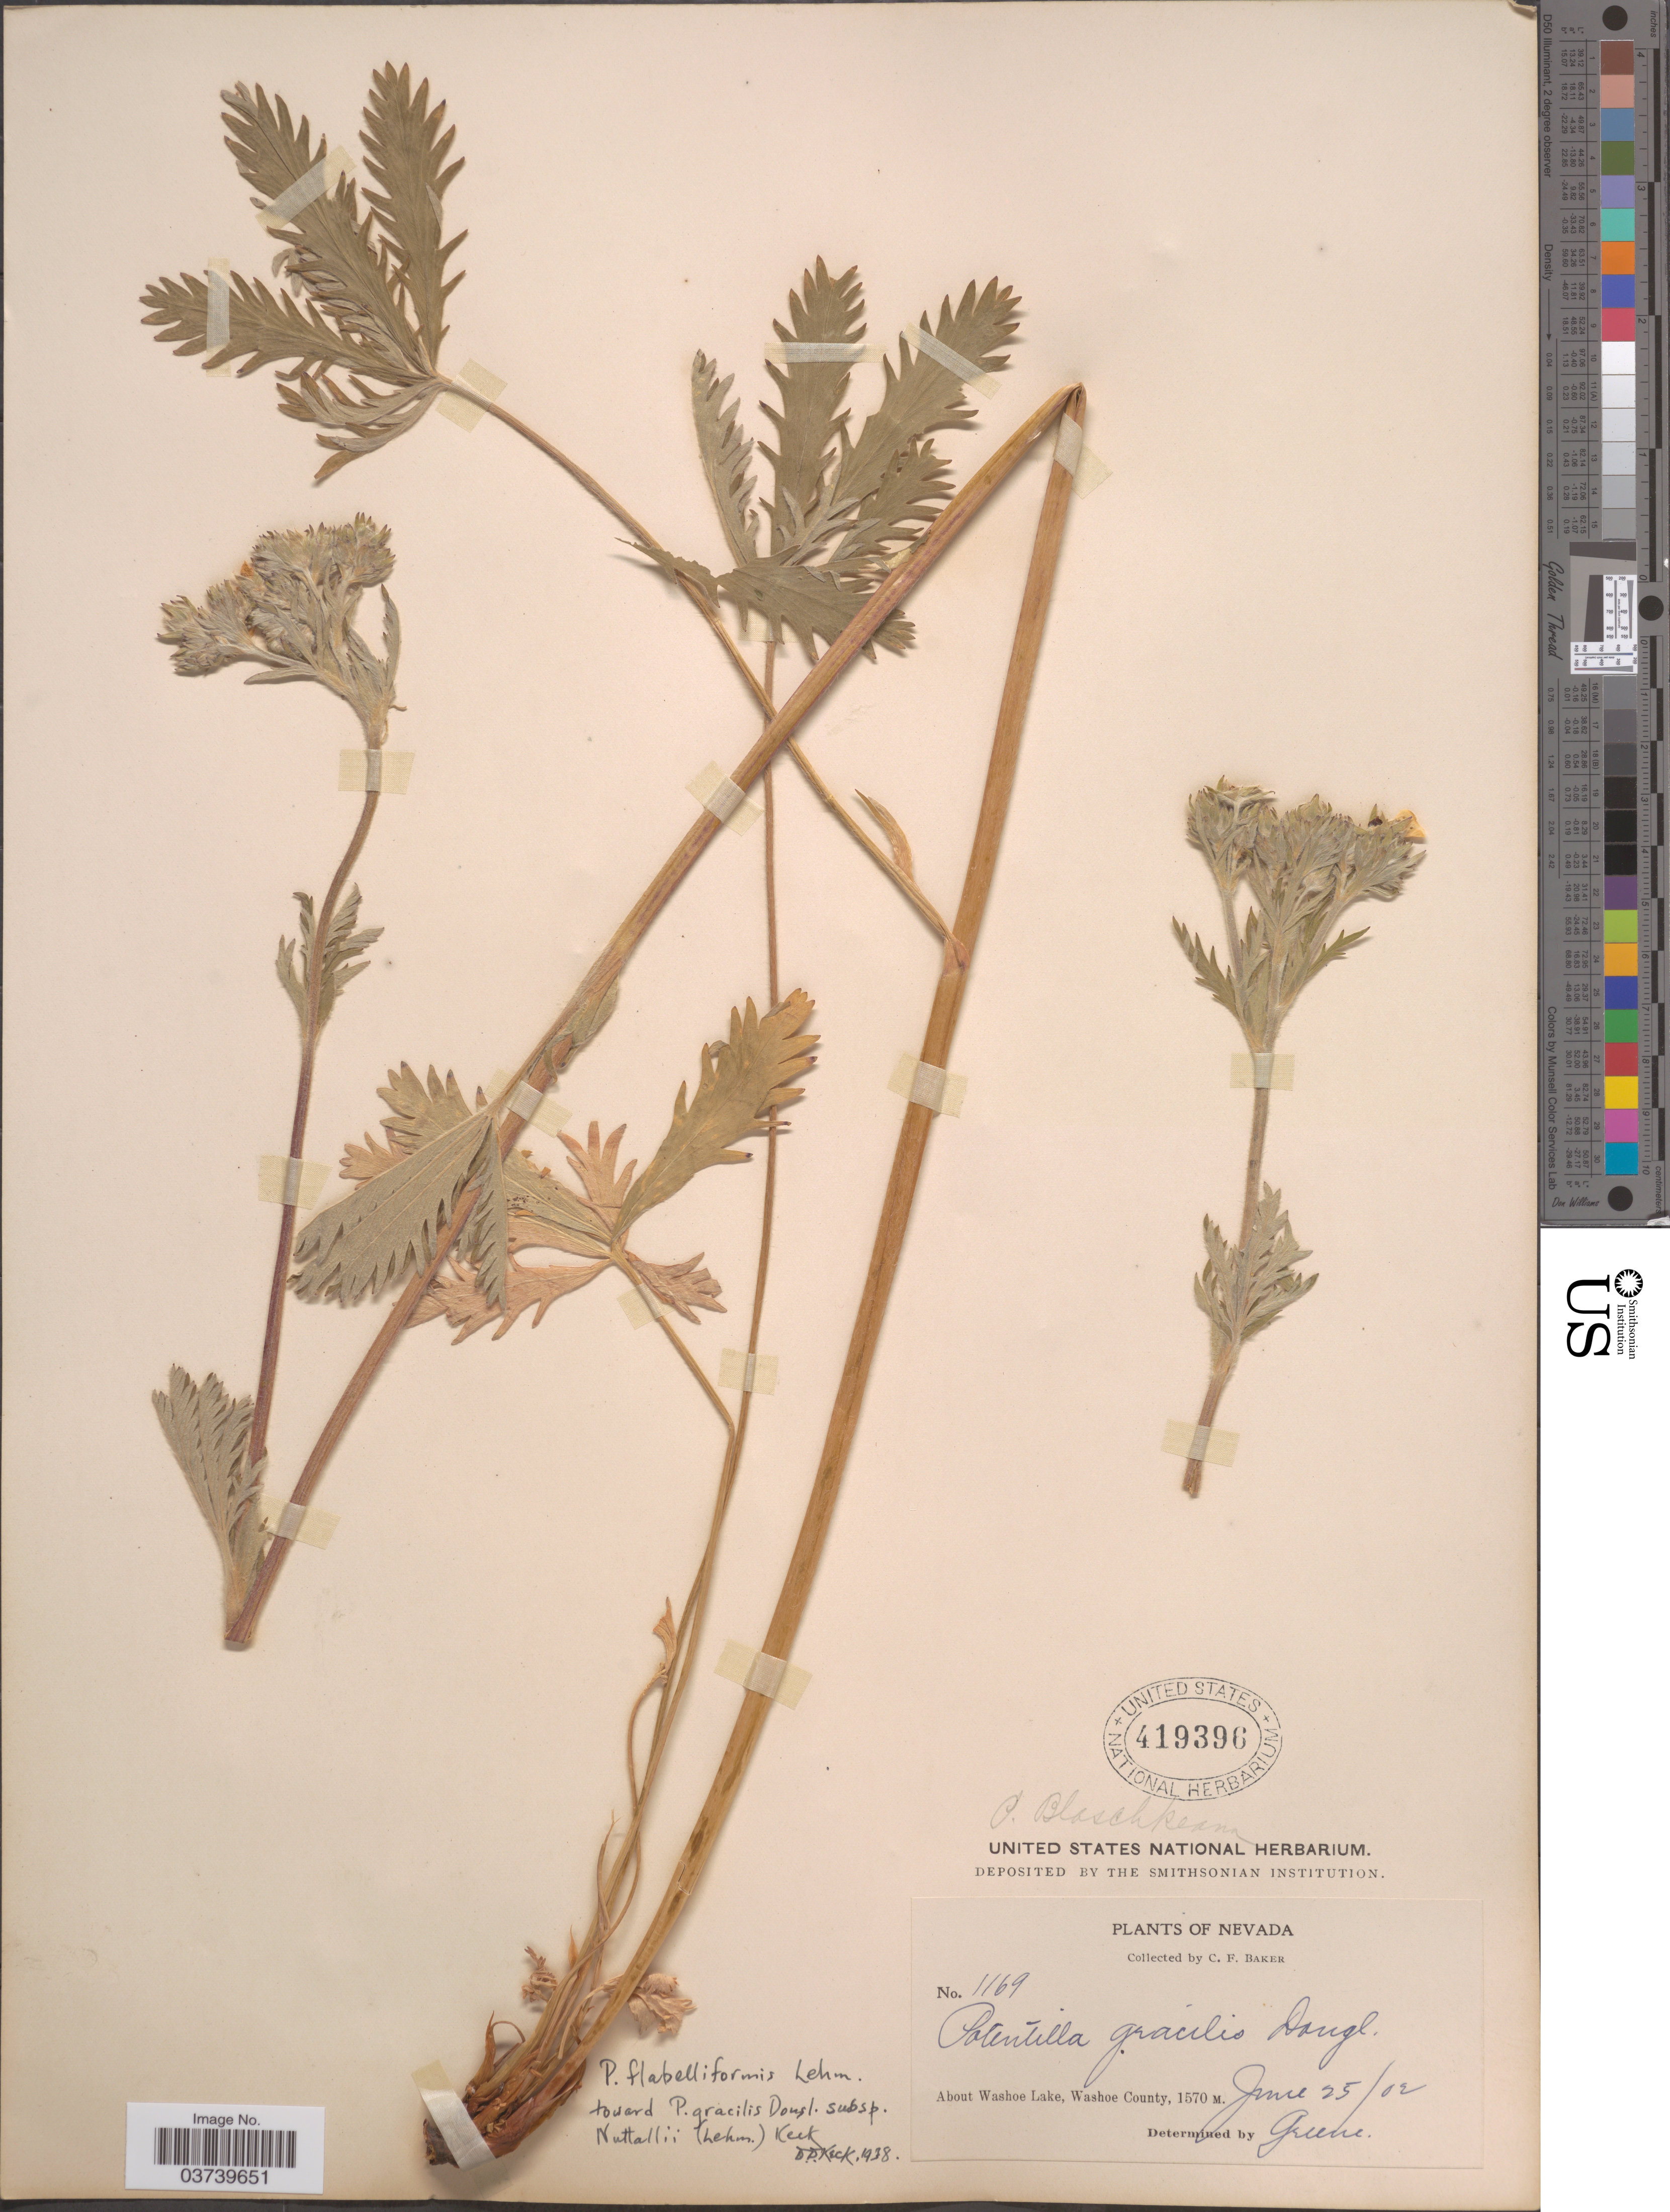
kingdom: Plantae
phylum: Tracheophyta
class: Magnoliopsida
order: Rosales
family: Rosaceae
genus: Potentilla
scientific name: Potentilla gracilis var. flabelliformis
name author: (Lehm.) Nutt.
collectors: C. F. Baker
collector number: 1169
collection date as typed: Transcribed d/m/y: 25/6/2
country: United States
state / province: Nevada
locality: About Washoe Lake, Washoe County.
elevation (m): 1570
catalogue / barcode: US 419396